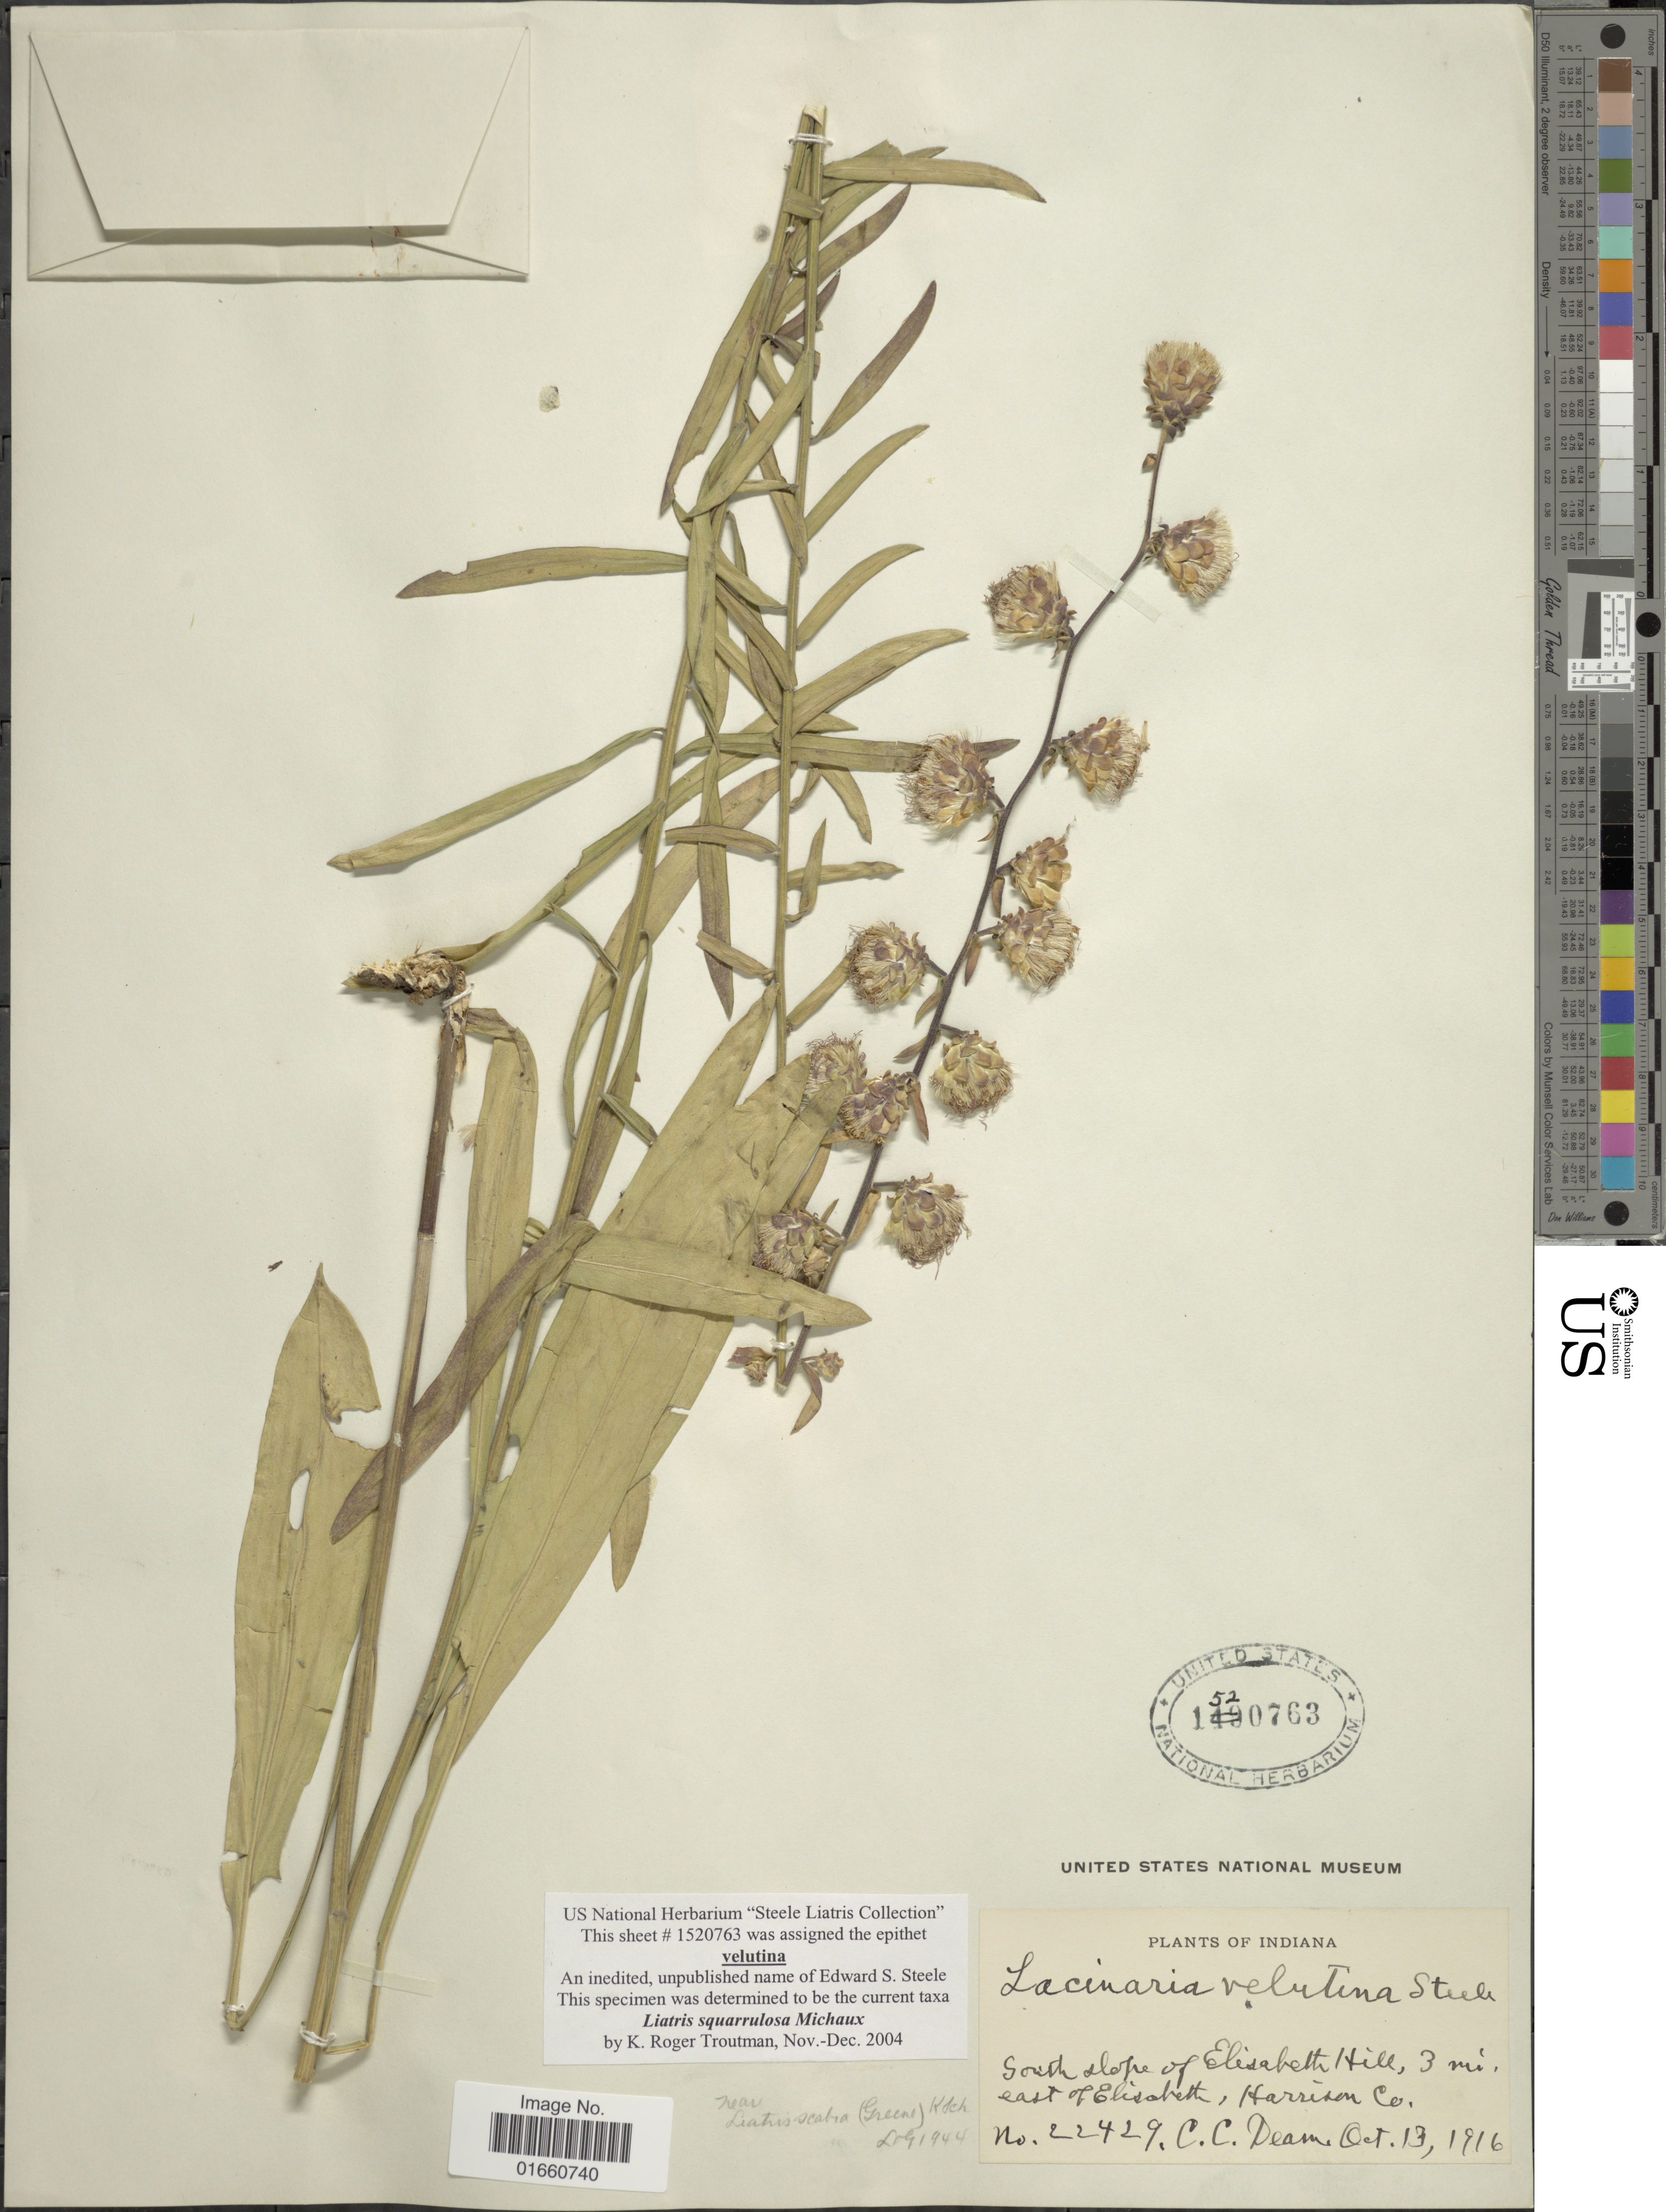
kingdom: Plantae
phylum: Tracheophyta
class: Magnoliopsida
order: Asterales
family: Asteraceae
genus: Liatris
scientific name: Liatris squarrulosa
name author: Michx.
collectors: C. C. Deam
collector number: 22429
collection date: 1916-10-13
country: United States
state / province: Indiana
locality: South slope of Elisabeth Hill, 3 miles east of Elisabeth, Harrison Co.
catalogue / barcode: US 1520763